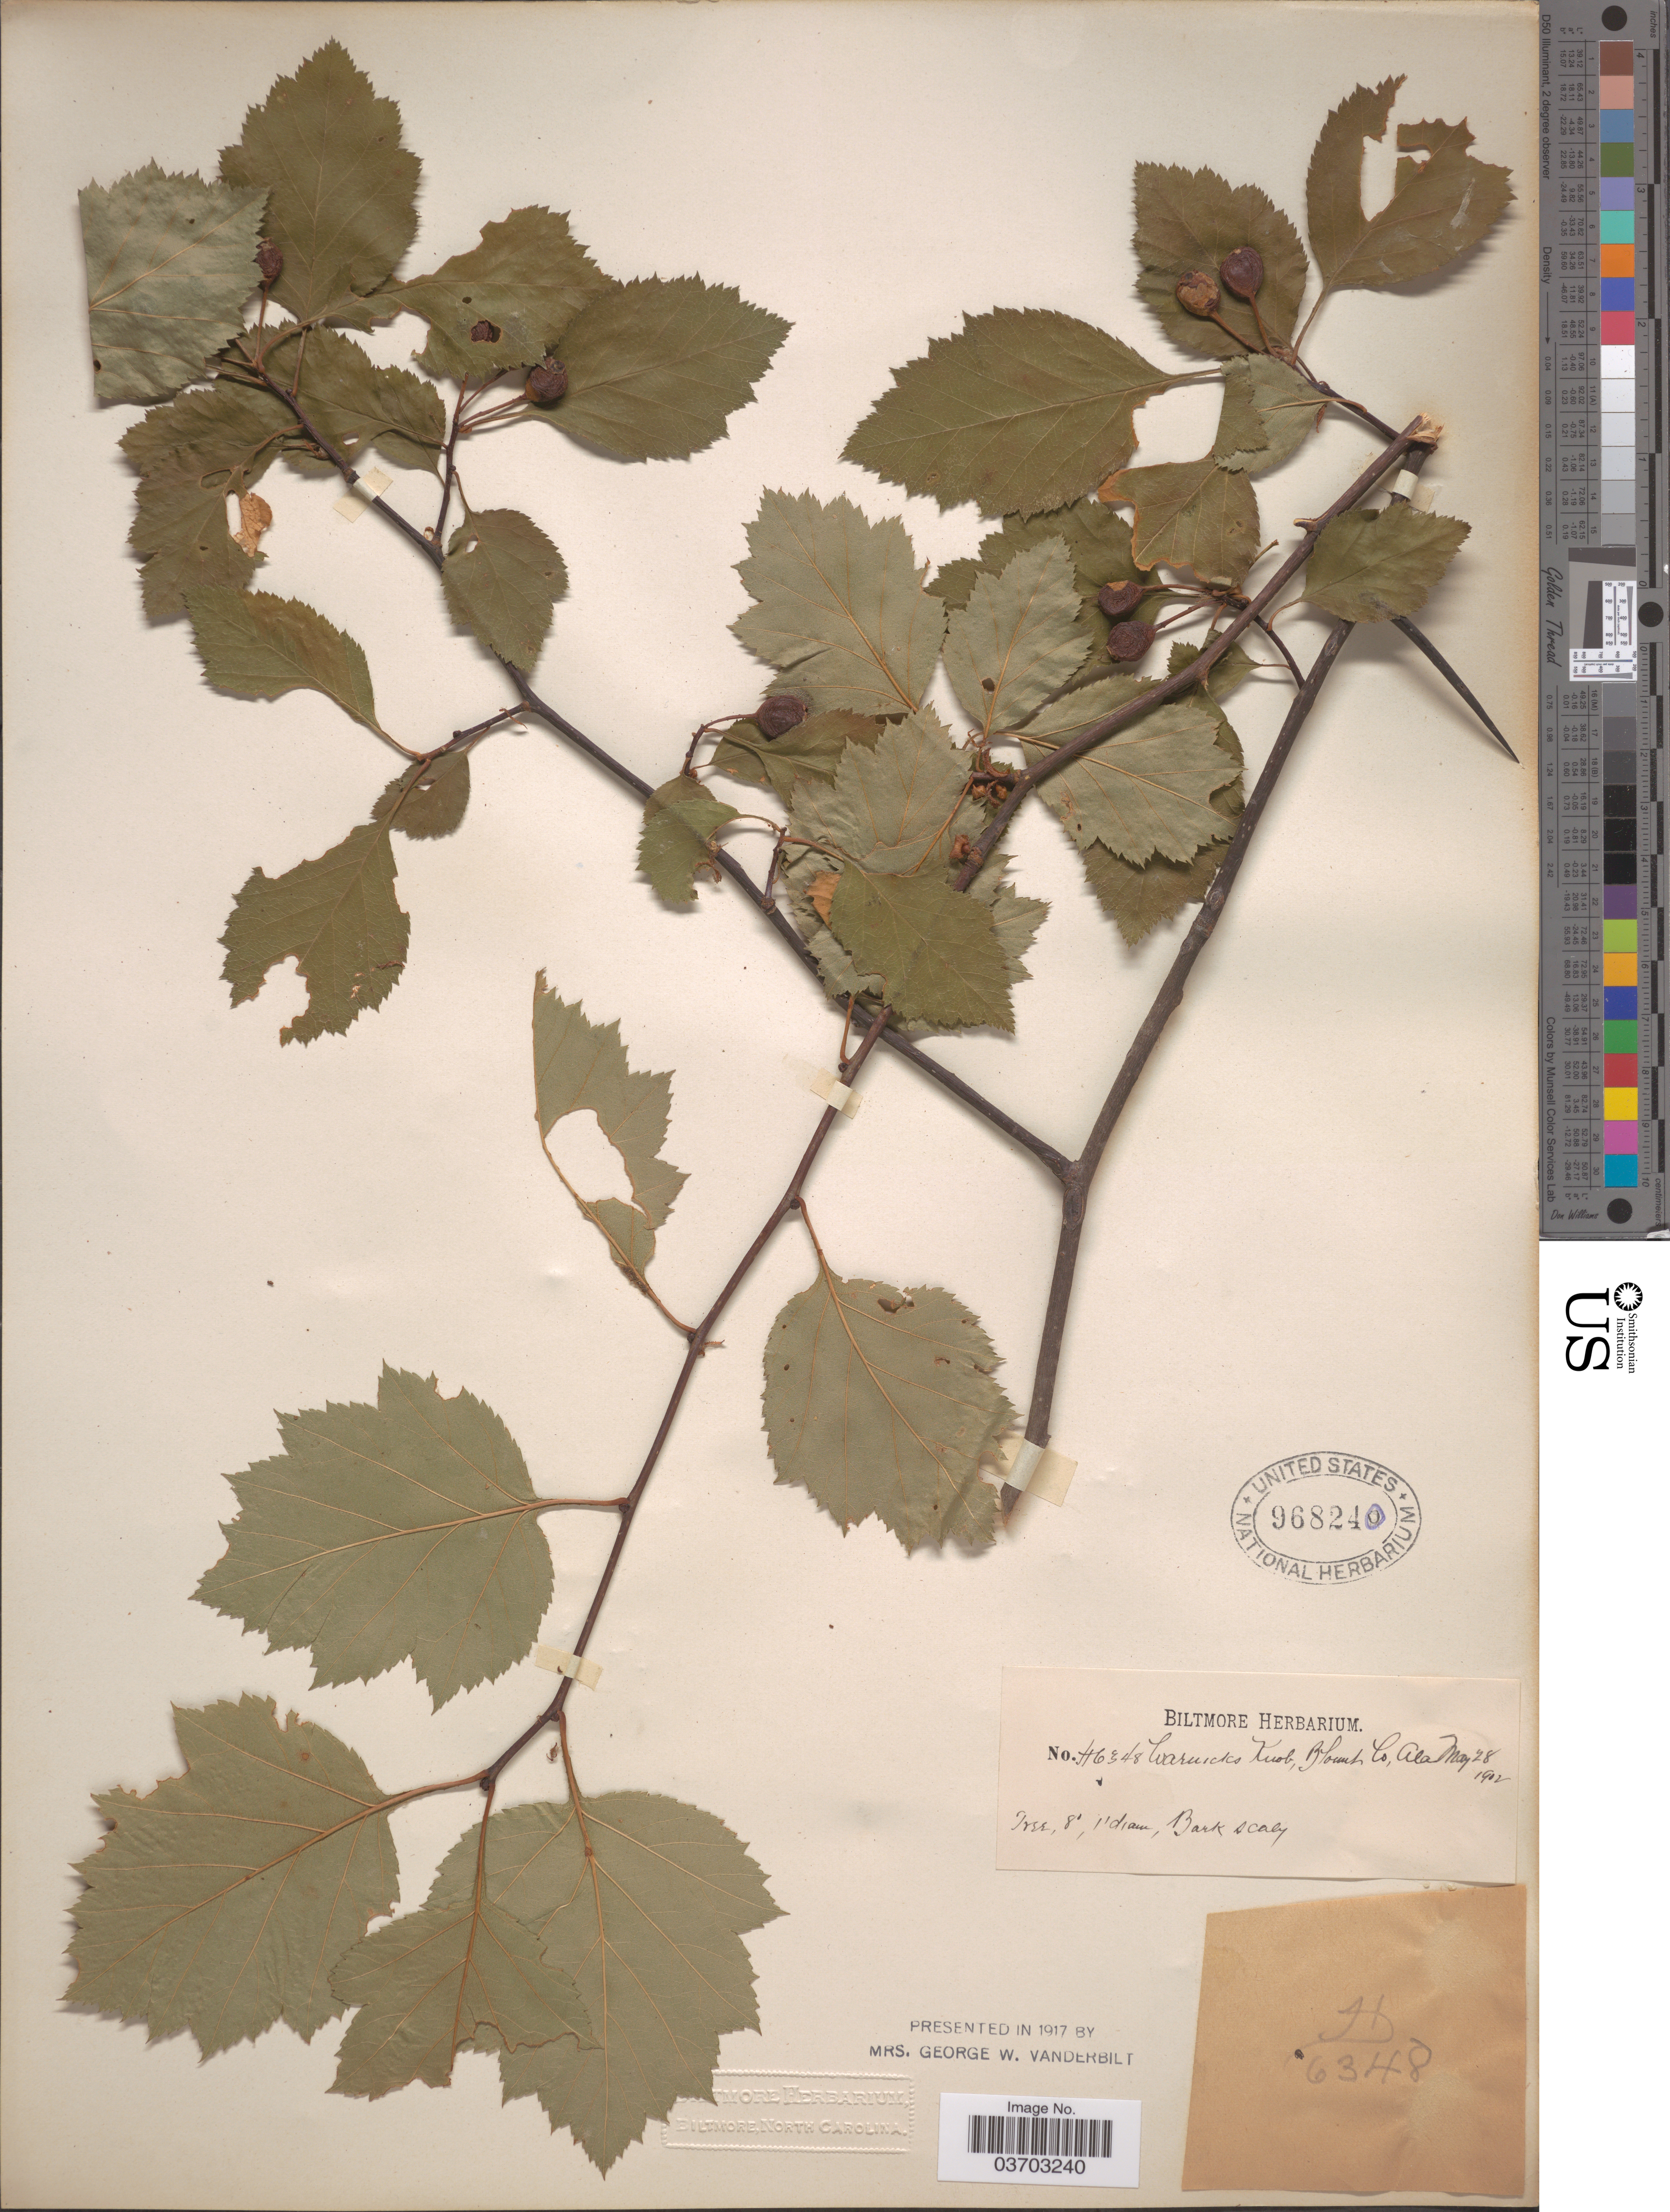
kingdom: Plantae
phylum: Tracheophyta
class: Magnoliopsida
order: Rosales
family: Rosaceae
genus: Crataegus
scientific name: Crataegus sp.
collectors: ex herb. Biltmore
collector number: H6348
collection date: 1902-05-28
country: United States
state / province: Alabama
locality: Warnicks Knob, Blount Co.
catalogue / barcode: US 968240